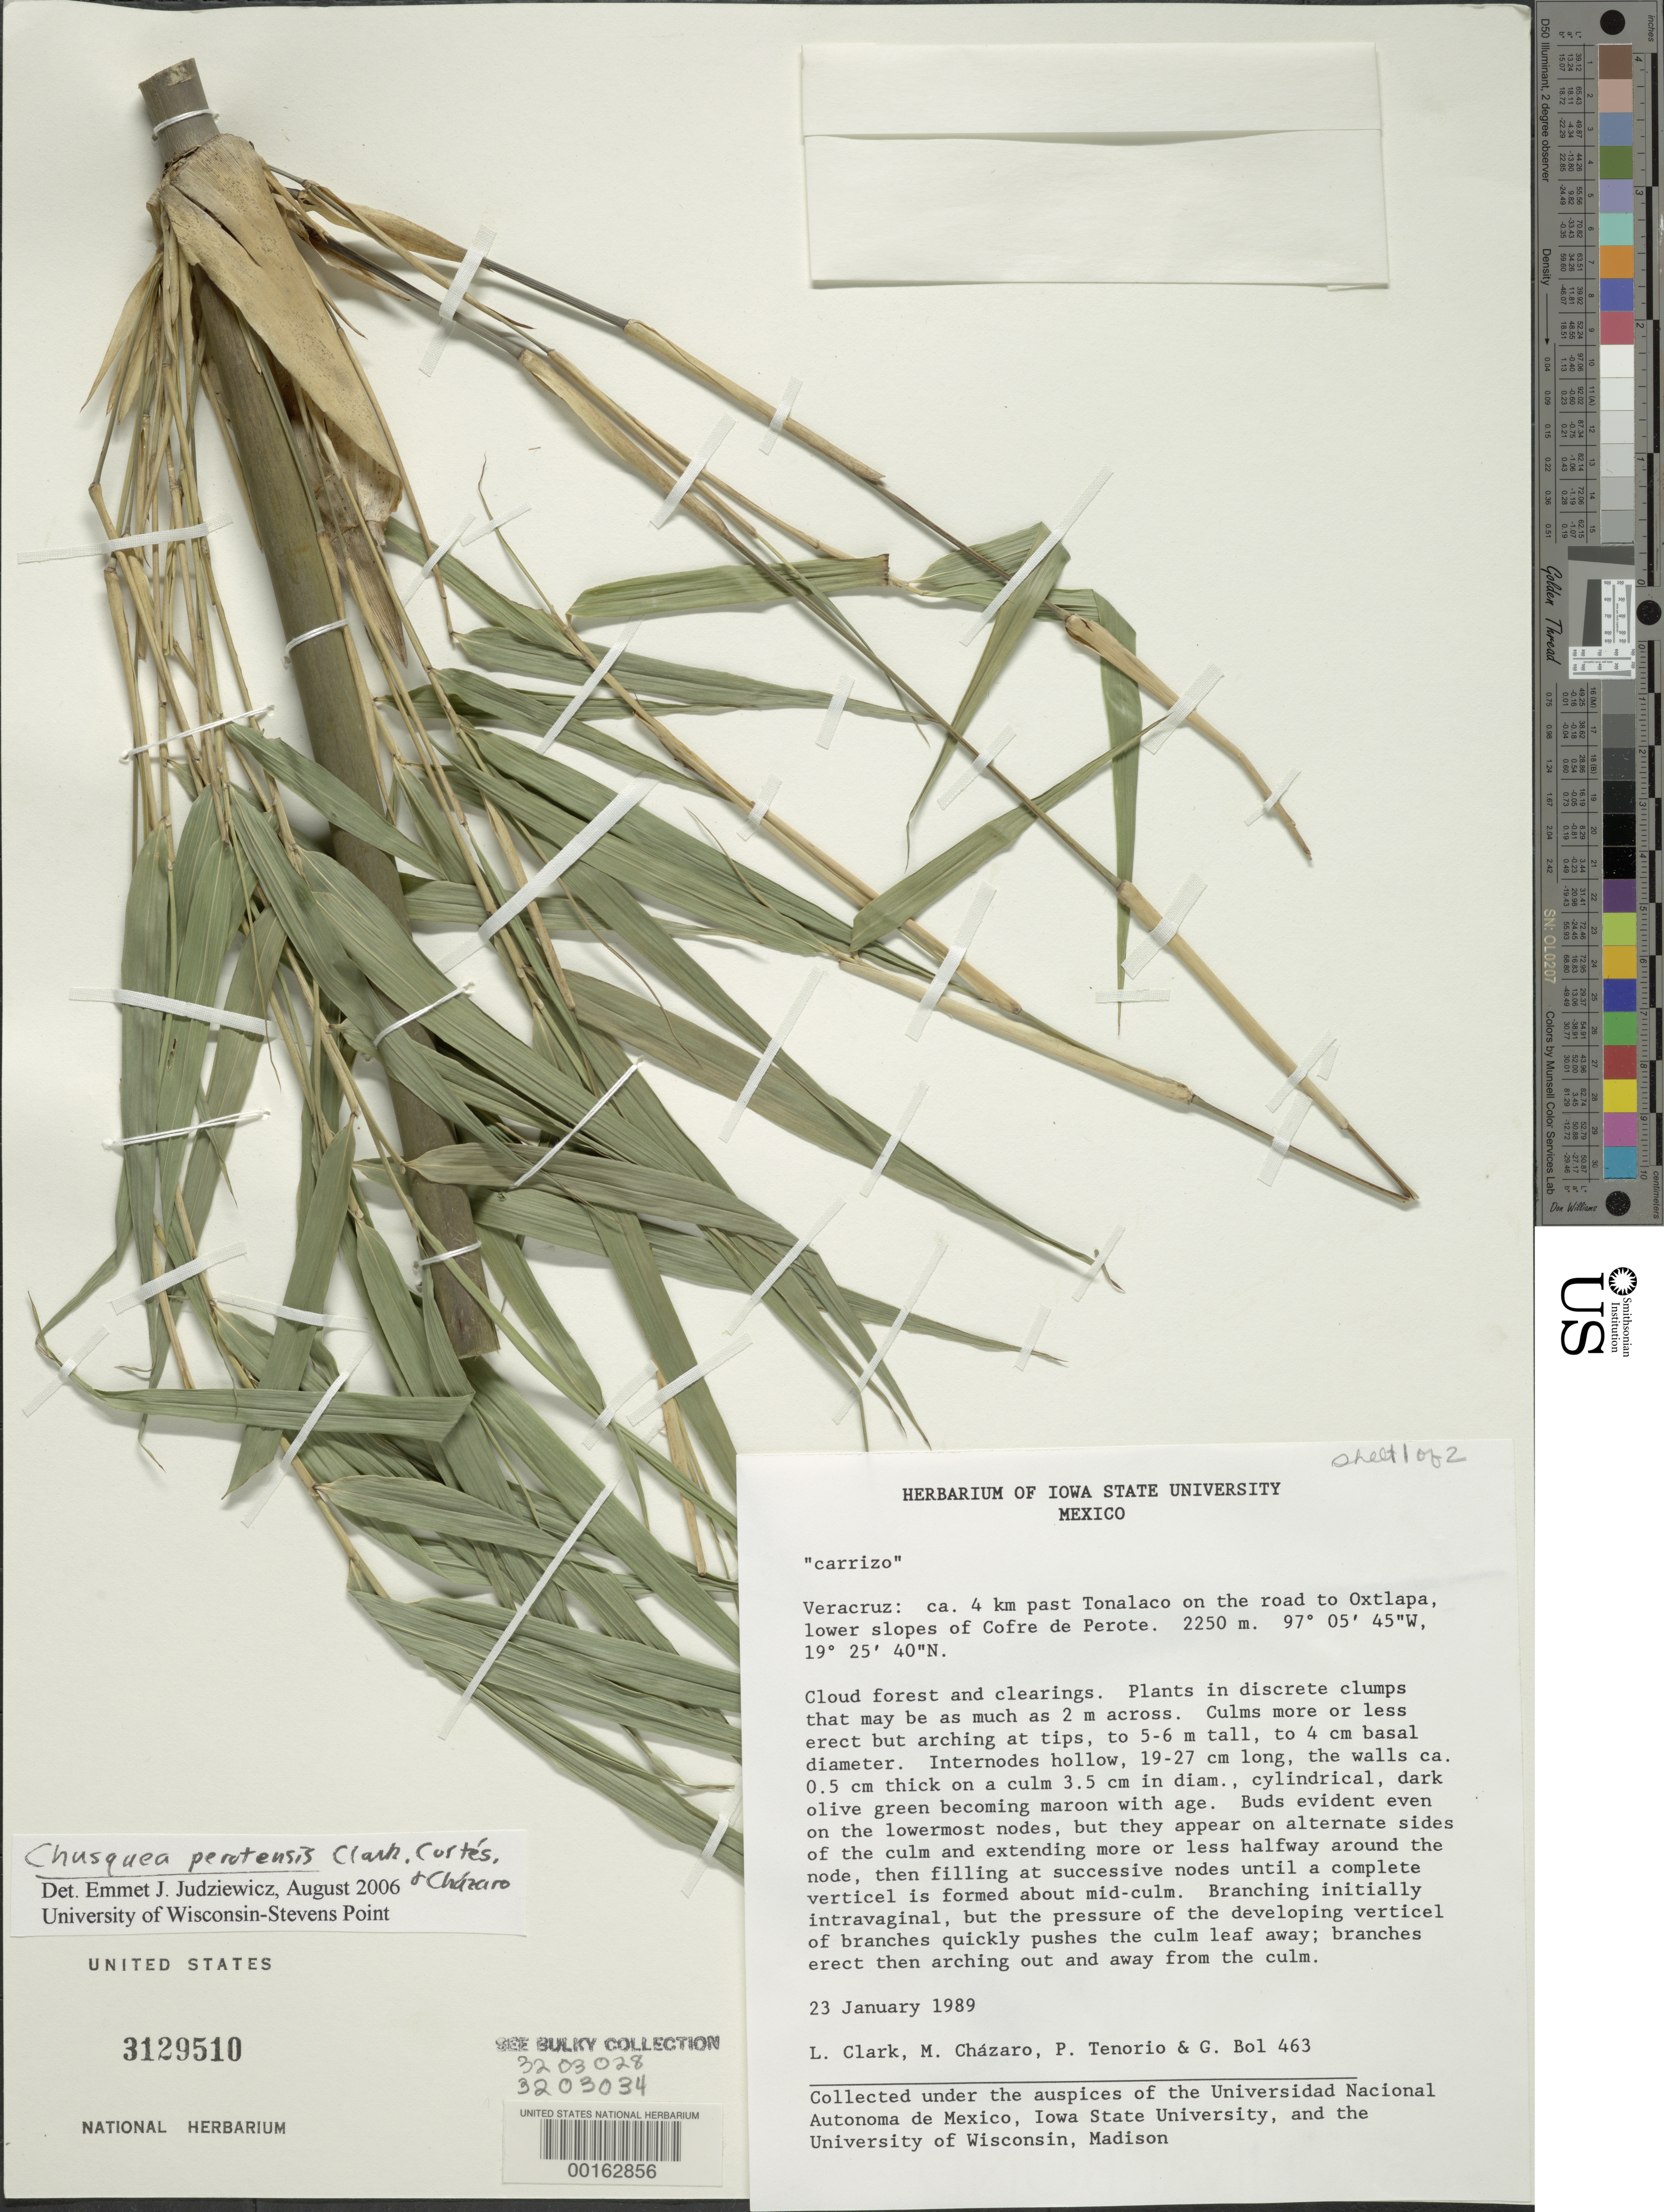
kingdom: Plantae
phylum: Tracheophyta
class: Liliopsida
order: Poales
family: Poaceae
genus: Chusquea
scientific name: Chusquea perotensis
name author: L.G. Clark et al.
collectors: L. G. Clark, M. de J. Cházaro Basáñoez, P. Tenorio L. & G. Bol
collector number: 463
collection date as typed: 23 Jan 1989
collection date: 1989-01-23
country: Mexico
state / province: Veracruz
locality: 4 km past Tonalaco on the road to Oxtlapa, lower slopes of Cofre de Perote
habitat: Cloud forest and clearings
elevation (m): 2250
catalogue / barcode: US 3129510